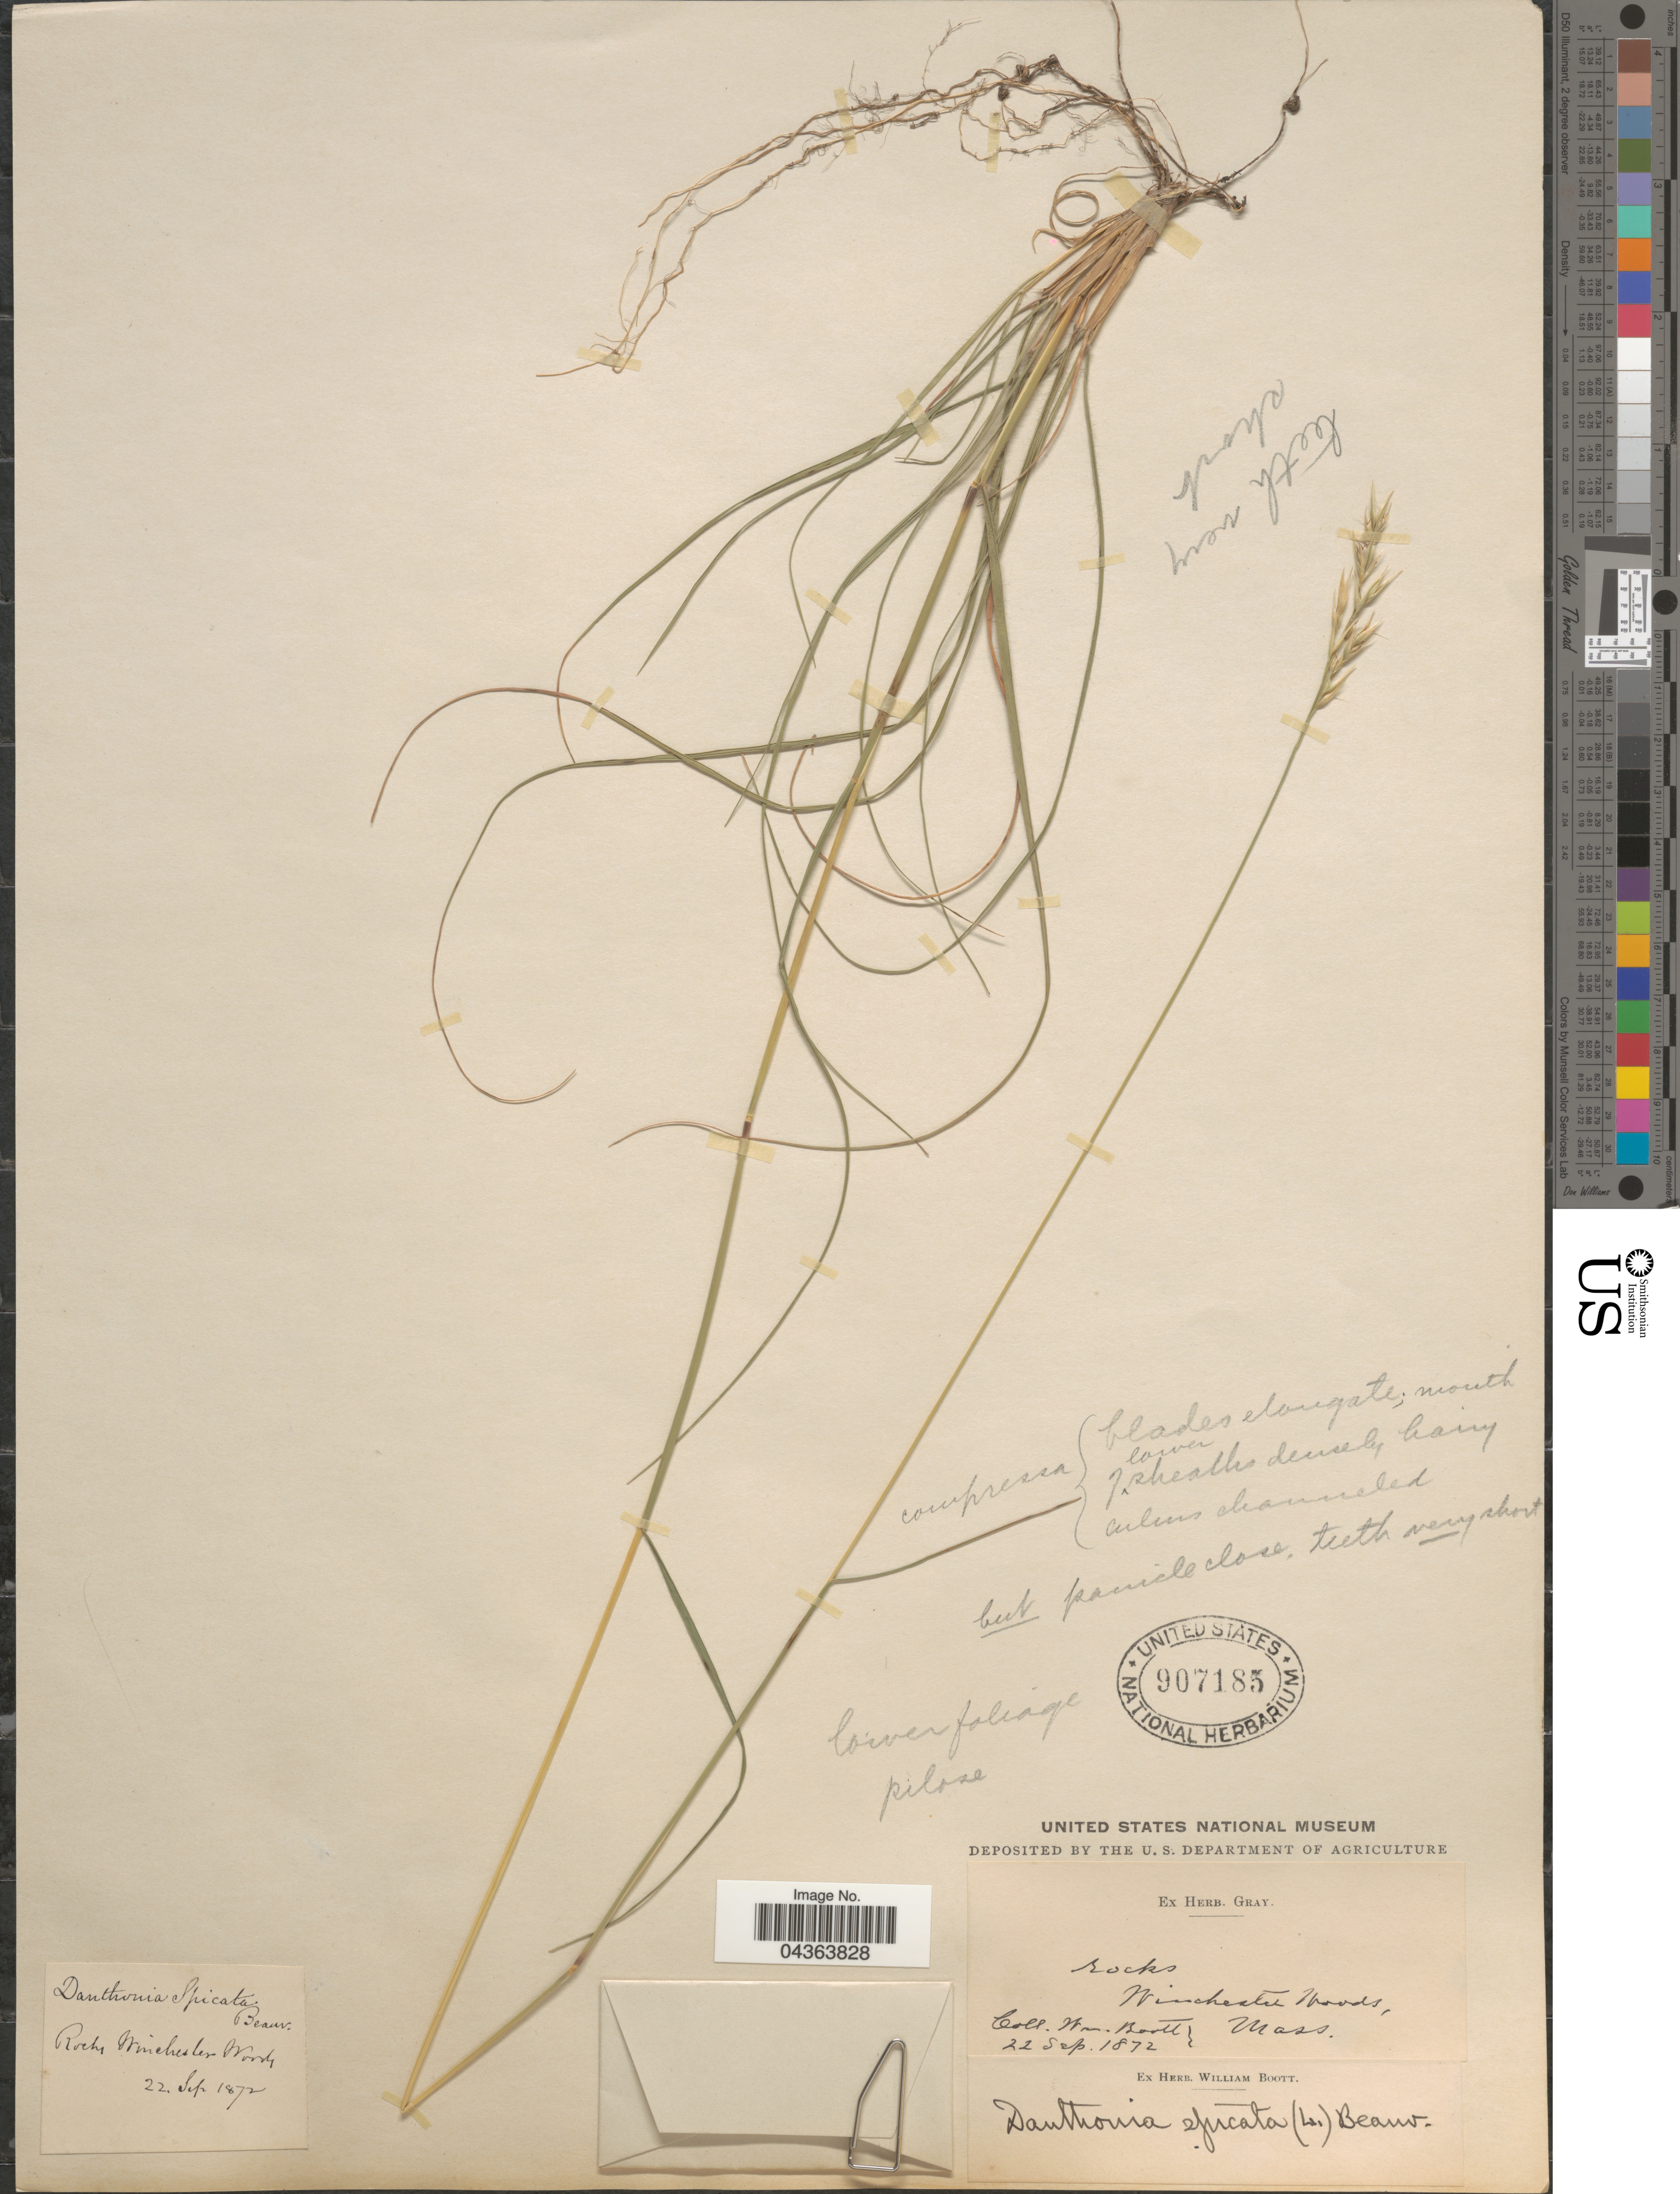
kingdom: Plantae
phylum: Tracheophyta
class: Liliopsida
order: Poales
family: Poaceae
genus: Danthonia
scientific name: Danthonia spicata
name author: (L.) P. Beauv. ex Roem. & Schult.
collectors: W. Boott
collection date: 1872-09-22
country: United States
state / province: Massachusetts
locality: Winchester Woods.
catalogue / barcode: US 907185